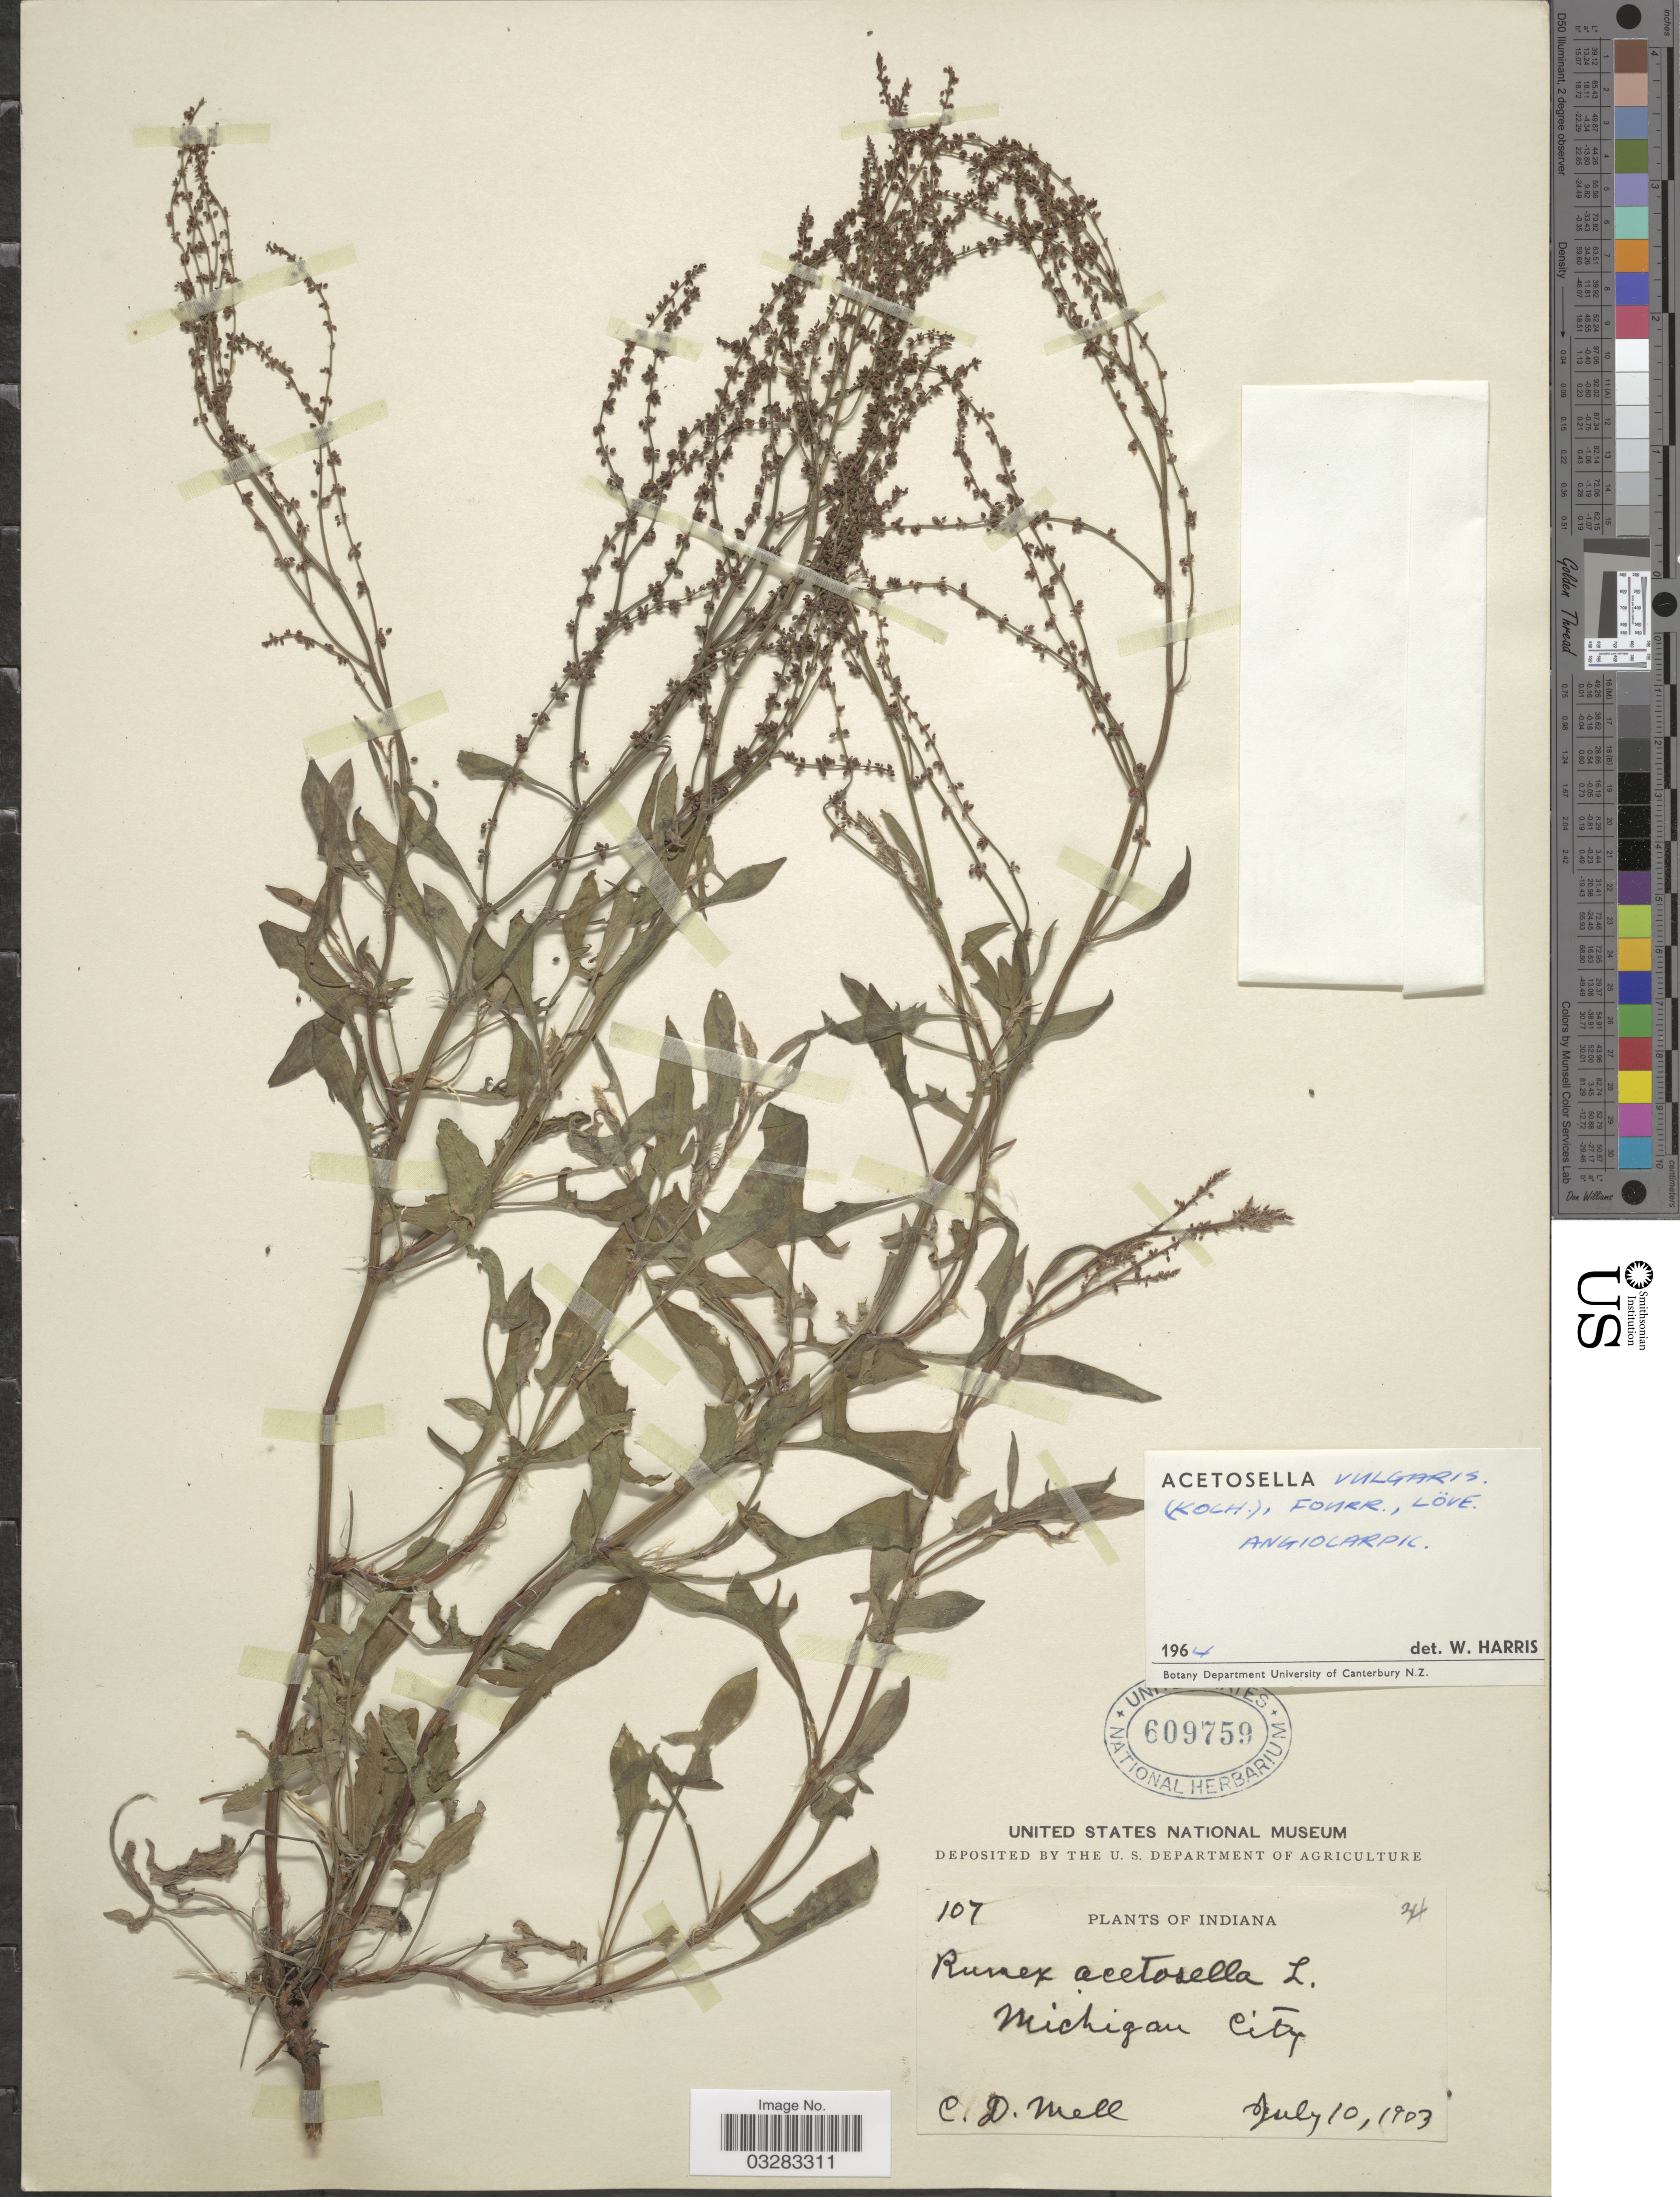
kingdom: Plantae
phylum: Tracheophyta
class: Magnoliopsida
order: Caryophyllales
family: Polygonaceae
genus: Rumex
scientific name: Rumex acetosella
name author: L.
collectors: C. D. Mell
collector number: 109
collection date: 1903-07-10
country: United States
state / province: Indiana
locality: Michigan City.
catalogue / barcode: US 609759